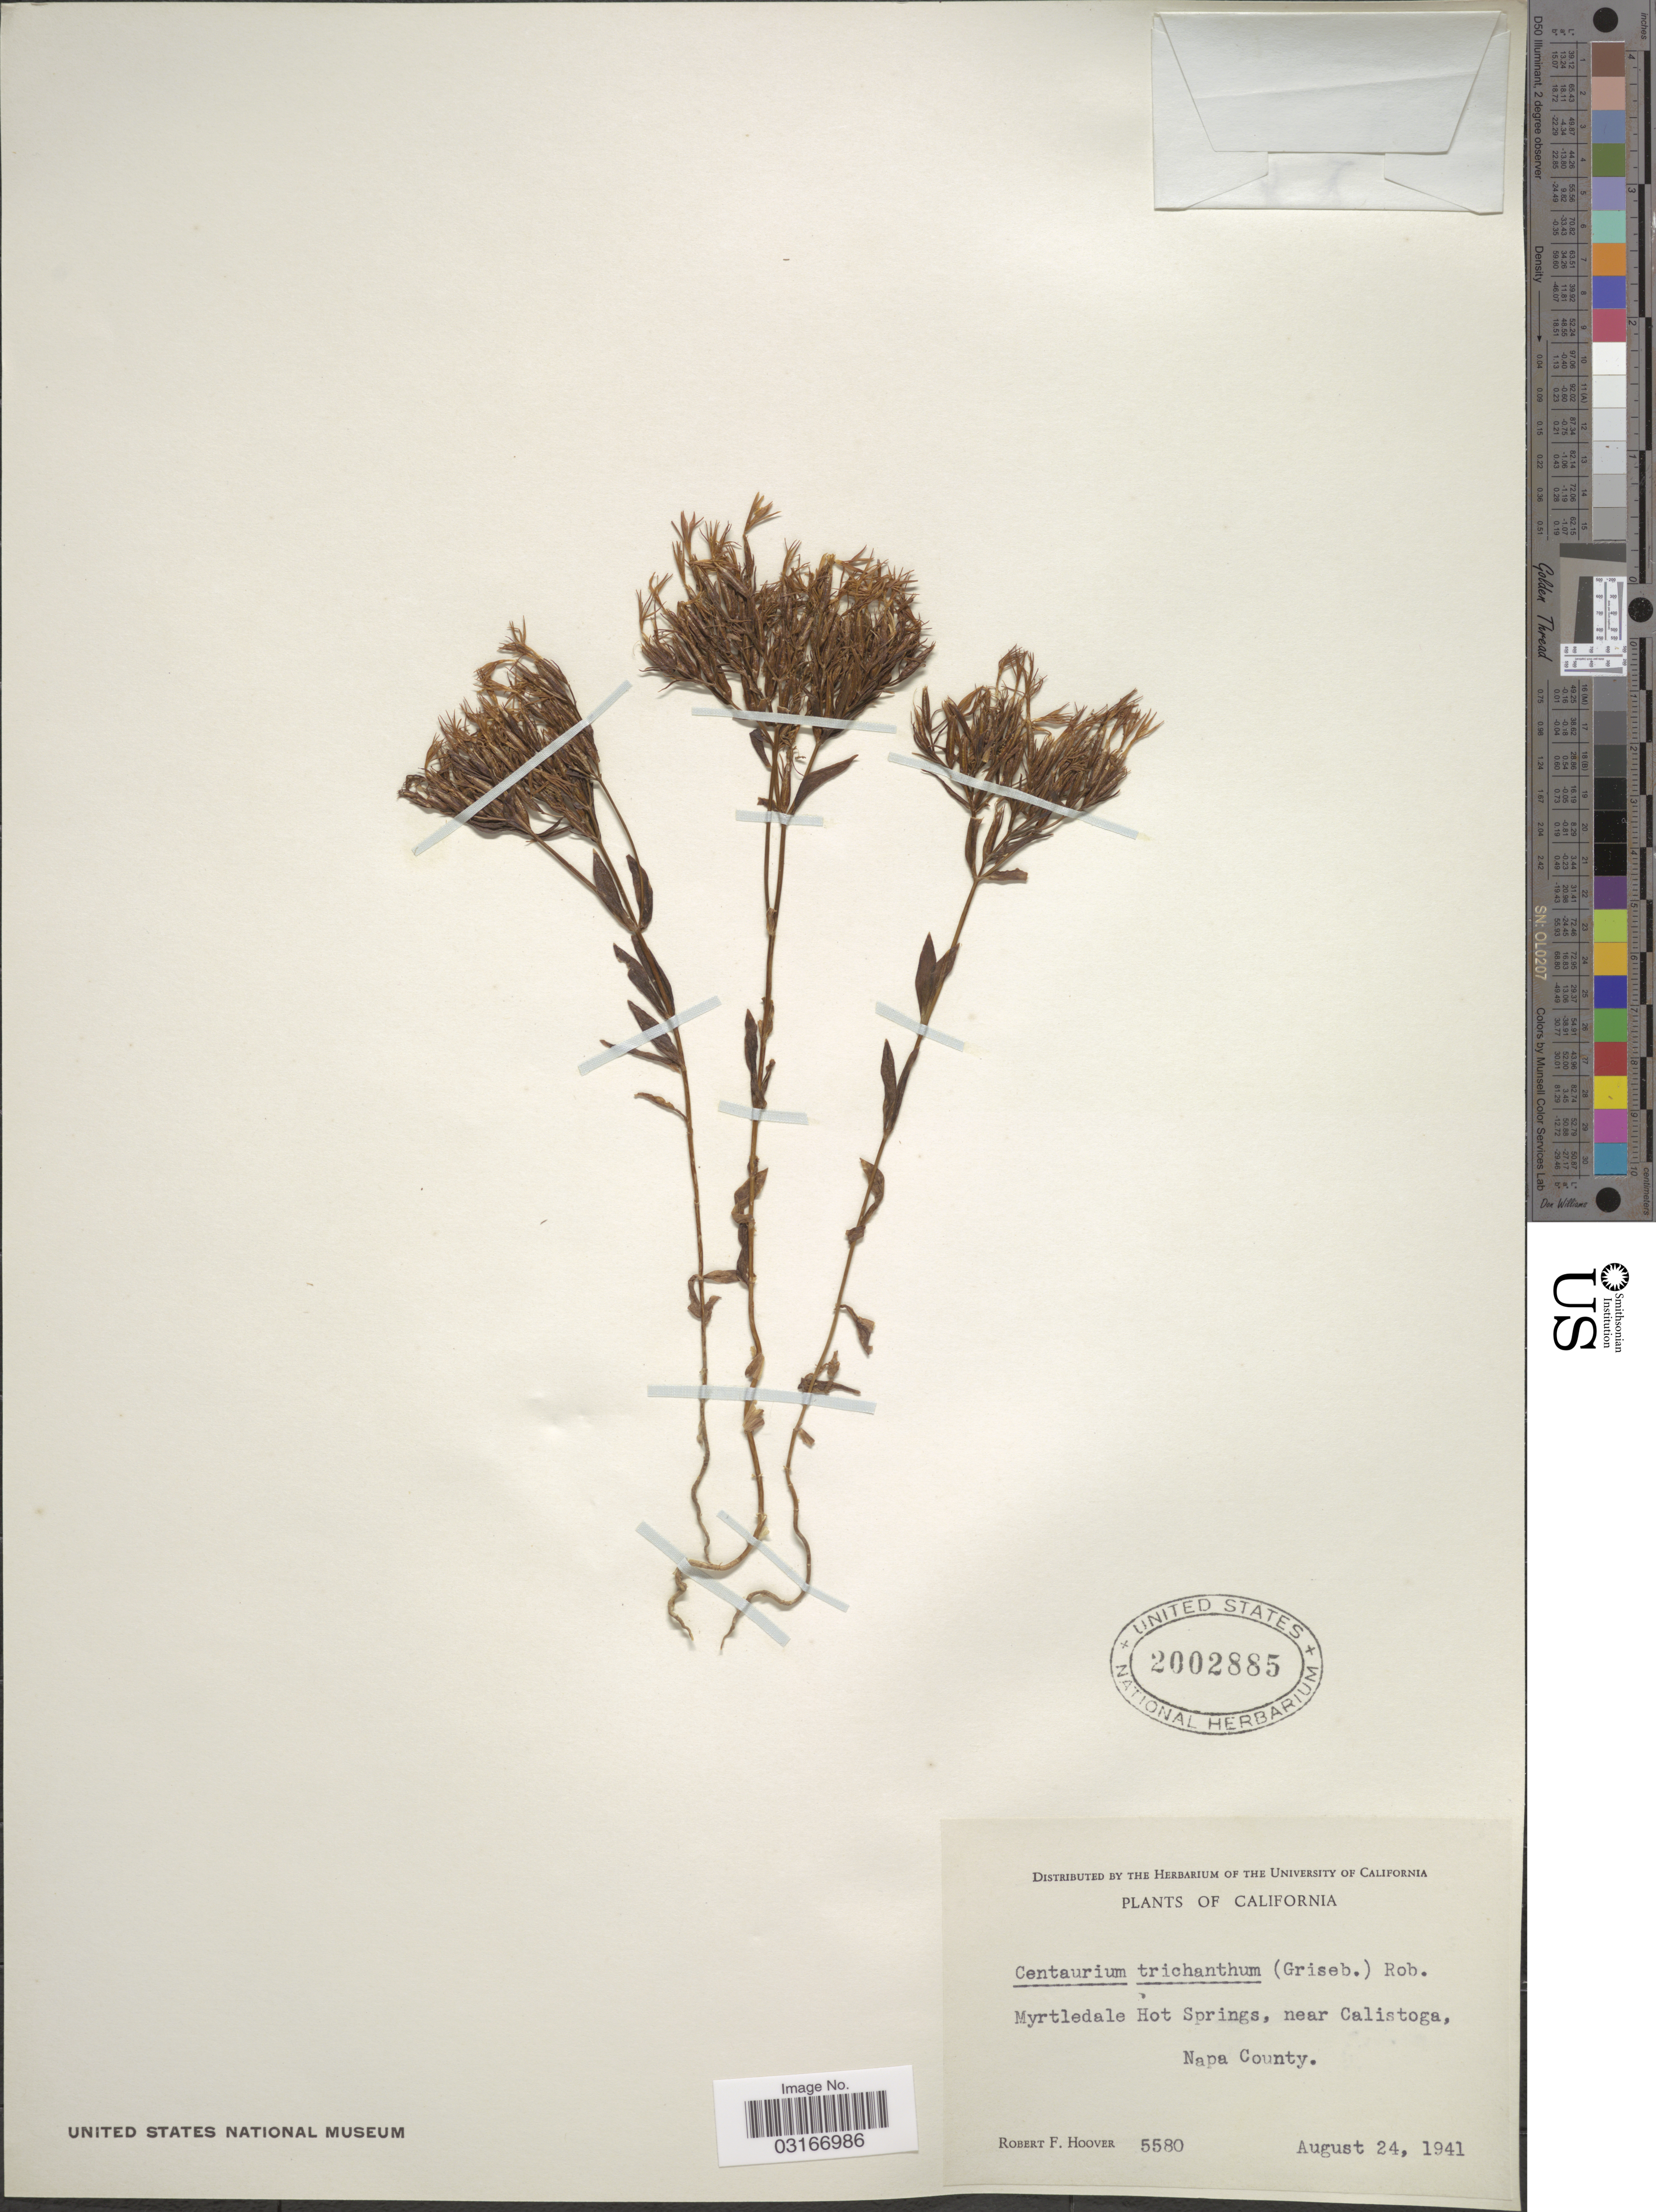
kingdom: Plantae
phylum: Tracheophyta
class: Magnoliopsida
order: Gentianales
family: Gentianaceae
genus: Centaurium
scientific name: Centaurium muehlenbergii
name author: (Griseb.) W. Wight ex Piper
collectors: R. F. Hoover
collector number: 5580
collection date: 1941-08-24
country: United States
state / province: California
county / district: Napa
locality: Myrtledale Hot Springs, near Calistoga, Napa County.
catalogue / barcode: US 2002885